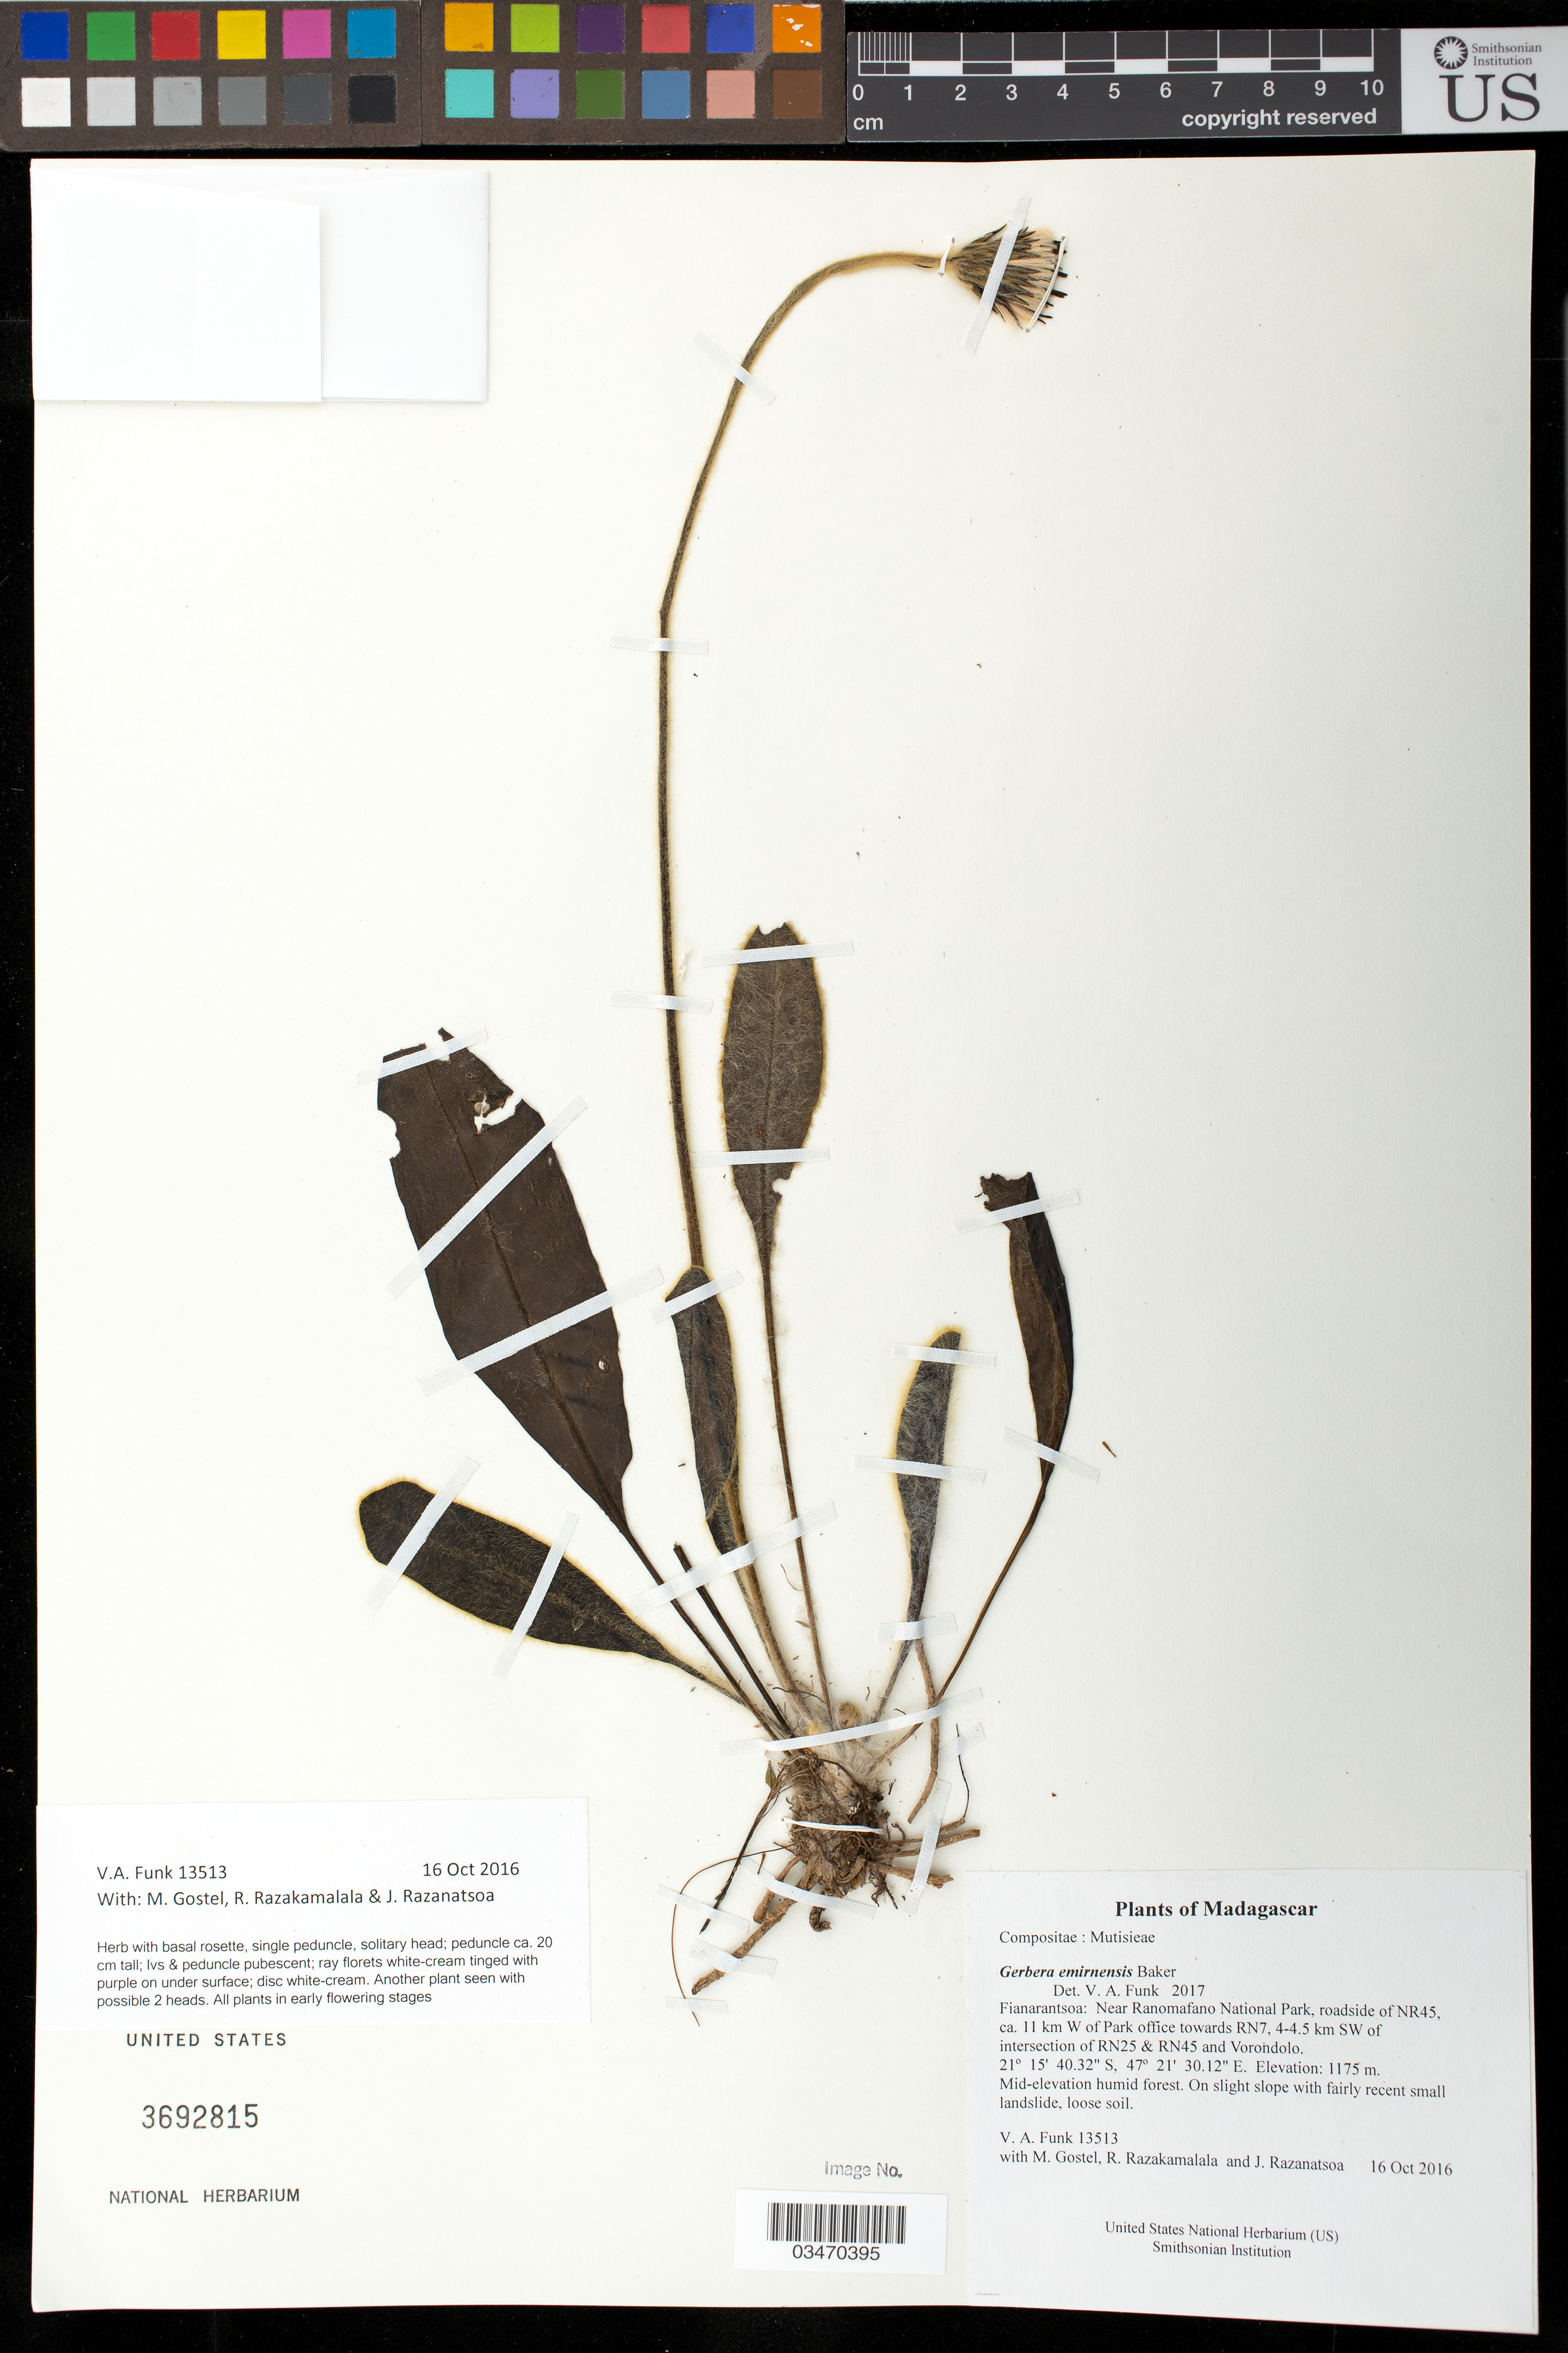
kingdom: Plantae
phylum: Tracheophyta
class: Magnoliopsida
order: Asterales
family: Asteraceae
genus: Gerbera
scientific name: Gerbera emirnensis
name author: Baker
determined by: Funk, Vicki A., (BOT), Smithsonian Institution - National Museum of Natural History (UNITED STATES)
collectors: M. R. Gostel, R. Razakamalala & J. Razanatsoa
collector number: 13513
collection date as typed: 16 Oct 2016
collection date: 2016-10-16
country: Madagascar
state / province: Haute Matsiatra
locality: Near Ranomafano National Park, roadside of NR45, ca. 11 km W of Park office towards RN7, 4-4.5 km SW of intersection of RN25 & RN45 and Vorondolo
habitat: Mid-elevation humid forest. On slight slope with fairly recent small landslide, loose soil.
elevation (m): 1175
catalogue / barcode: US 3692815